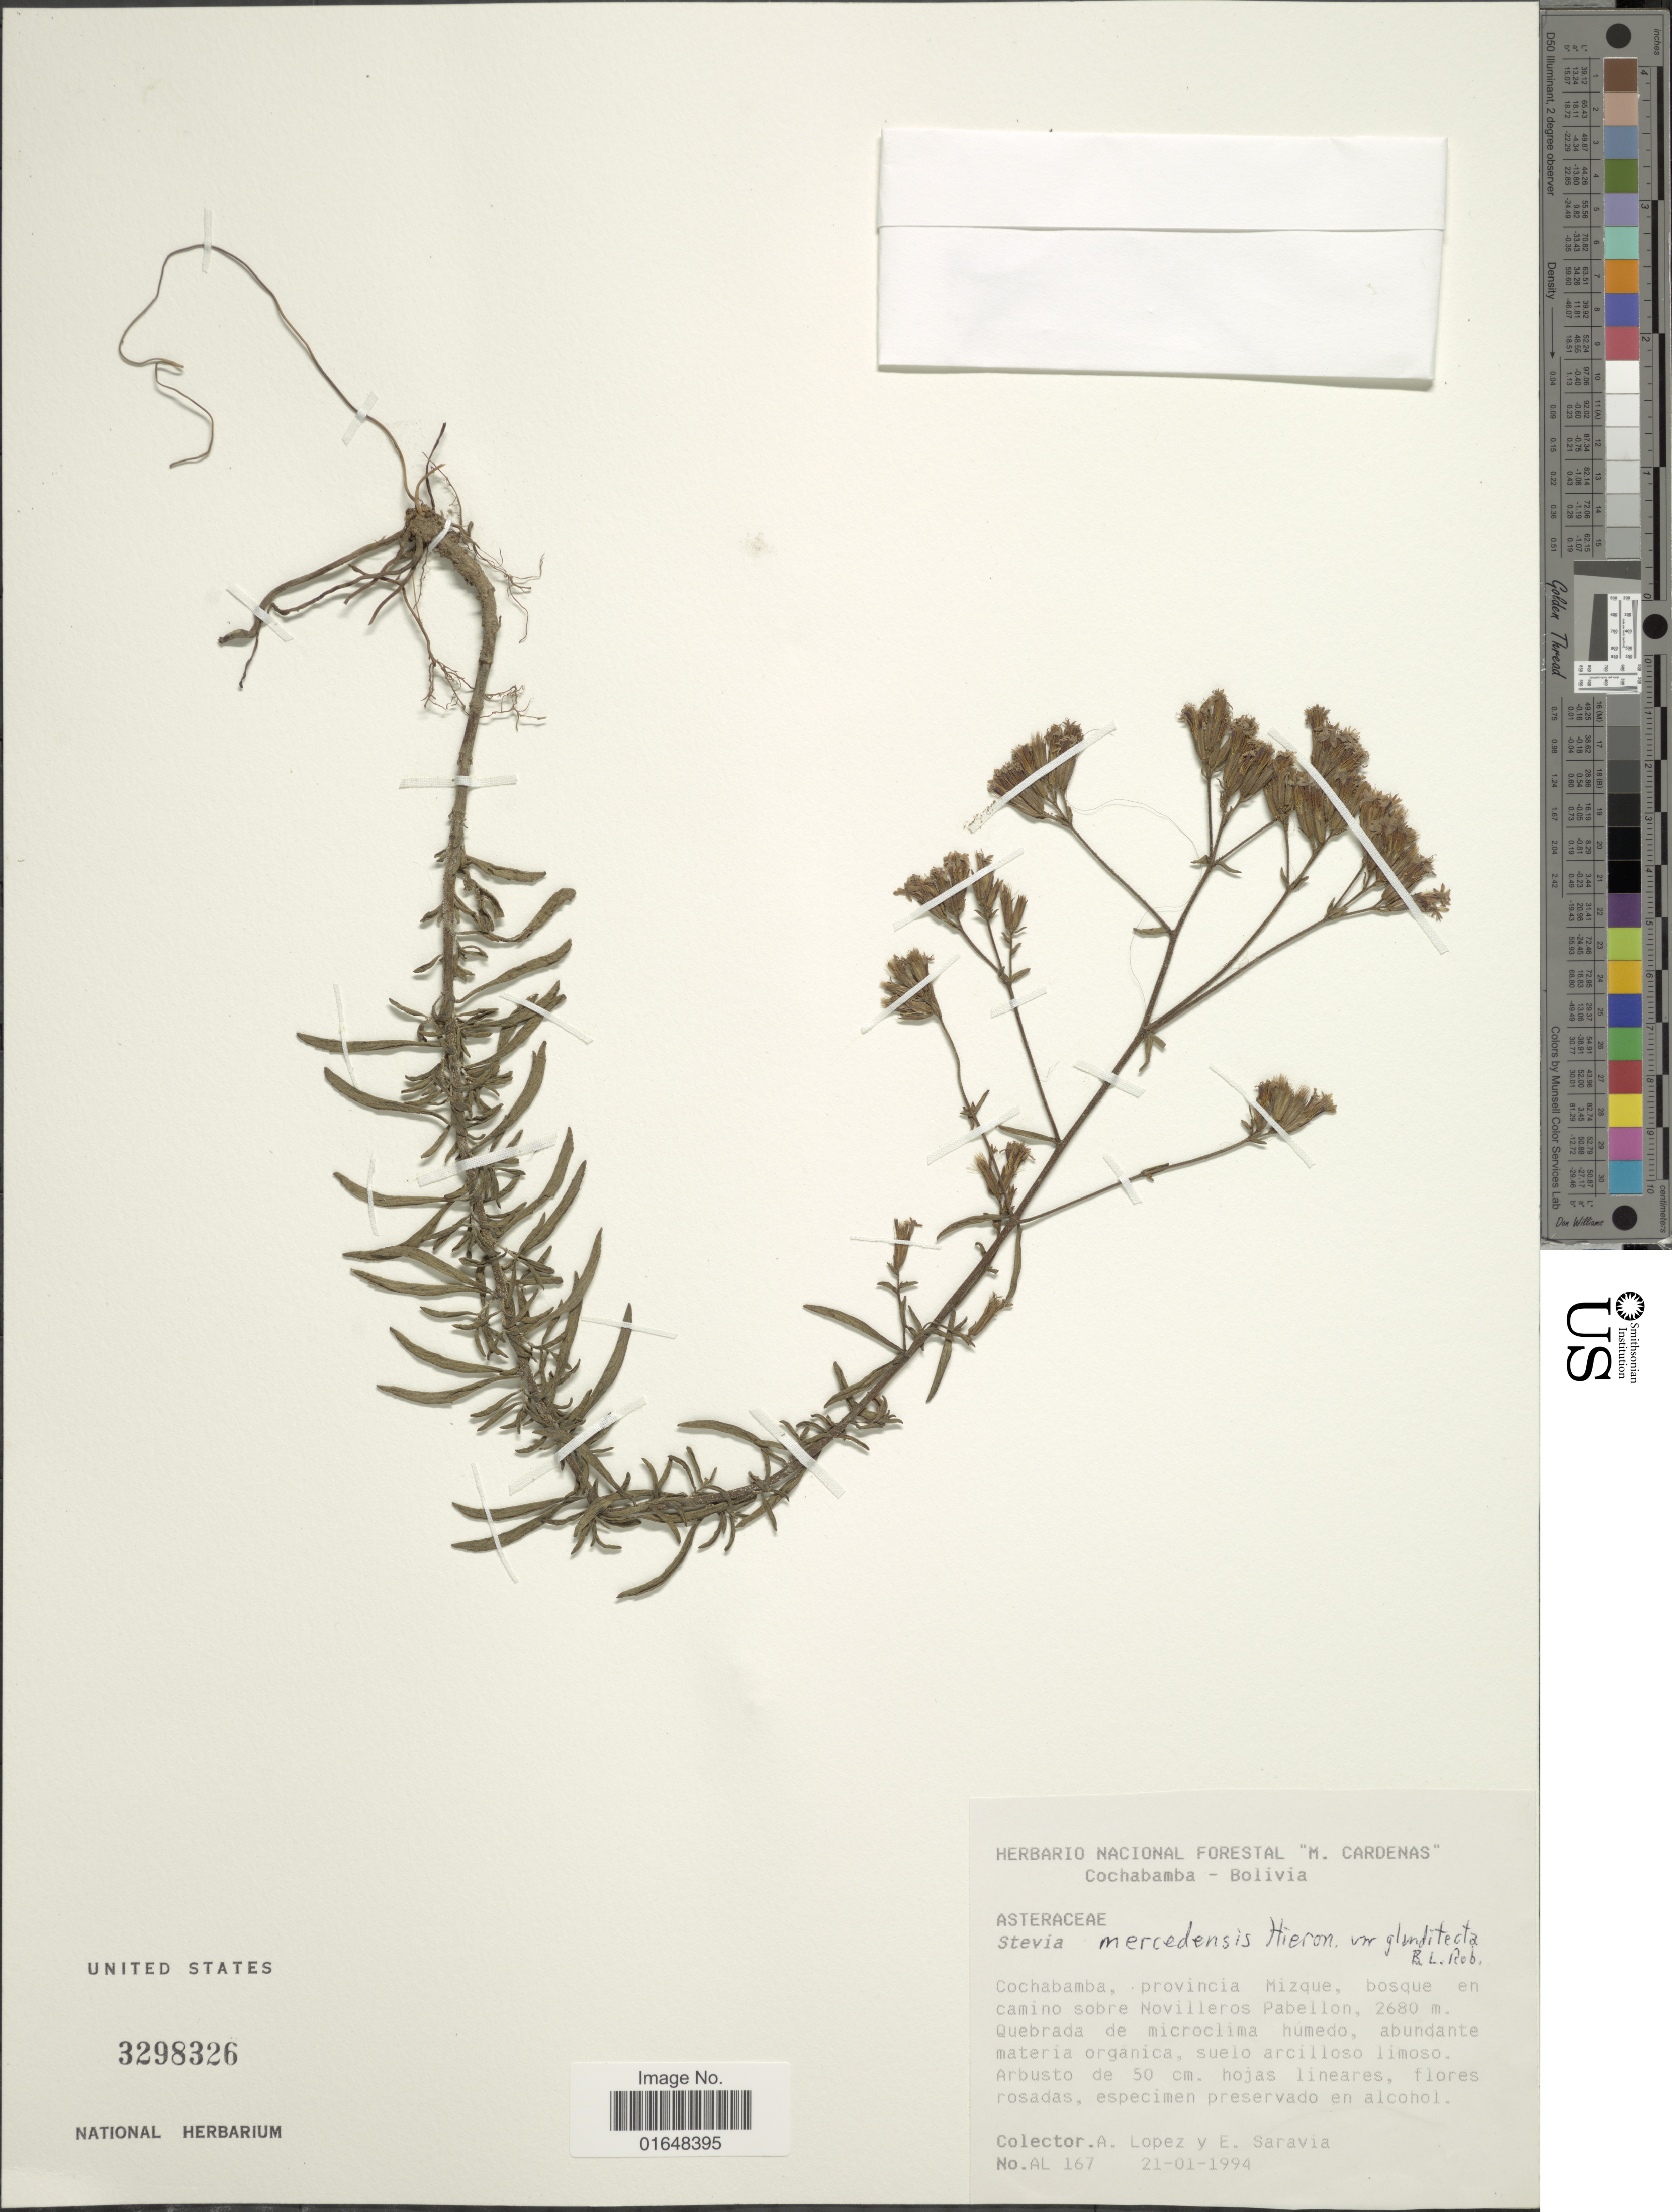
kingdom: Plantae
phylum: Tracheophyta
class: Magnoliopsida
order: Asterales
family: Asteraceae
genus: Stevia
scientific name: Stevia mercedensis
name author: Hieron.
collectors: A. Lopez & E. Saravia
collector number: AL 167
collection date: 1994-01-21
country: Bolivia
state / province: Cochabamba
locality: Cochabamba, provincia Mizque, bosque en camino sobre Novilleros Pabellon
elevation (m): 2680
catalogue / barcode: US 3298326